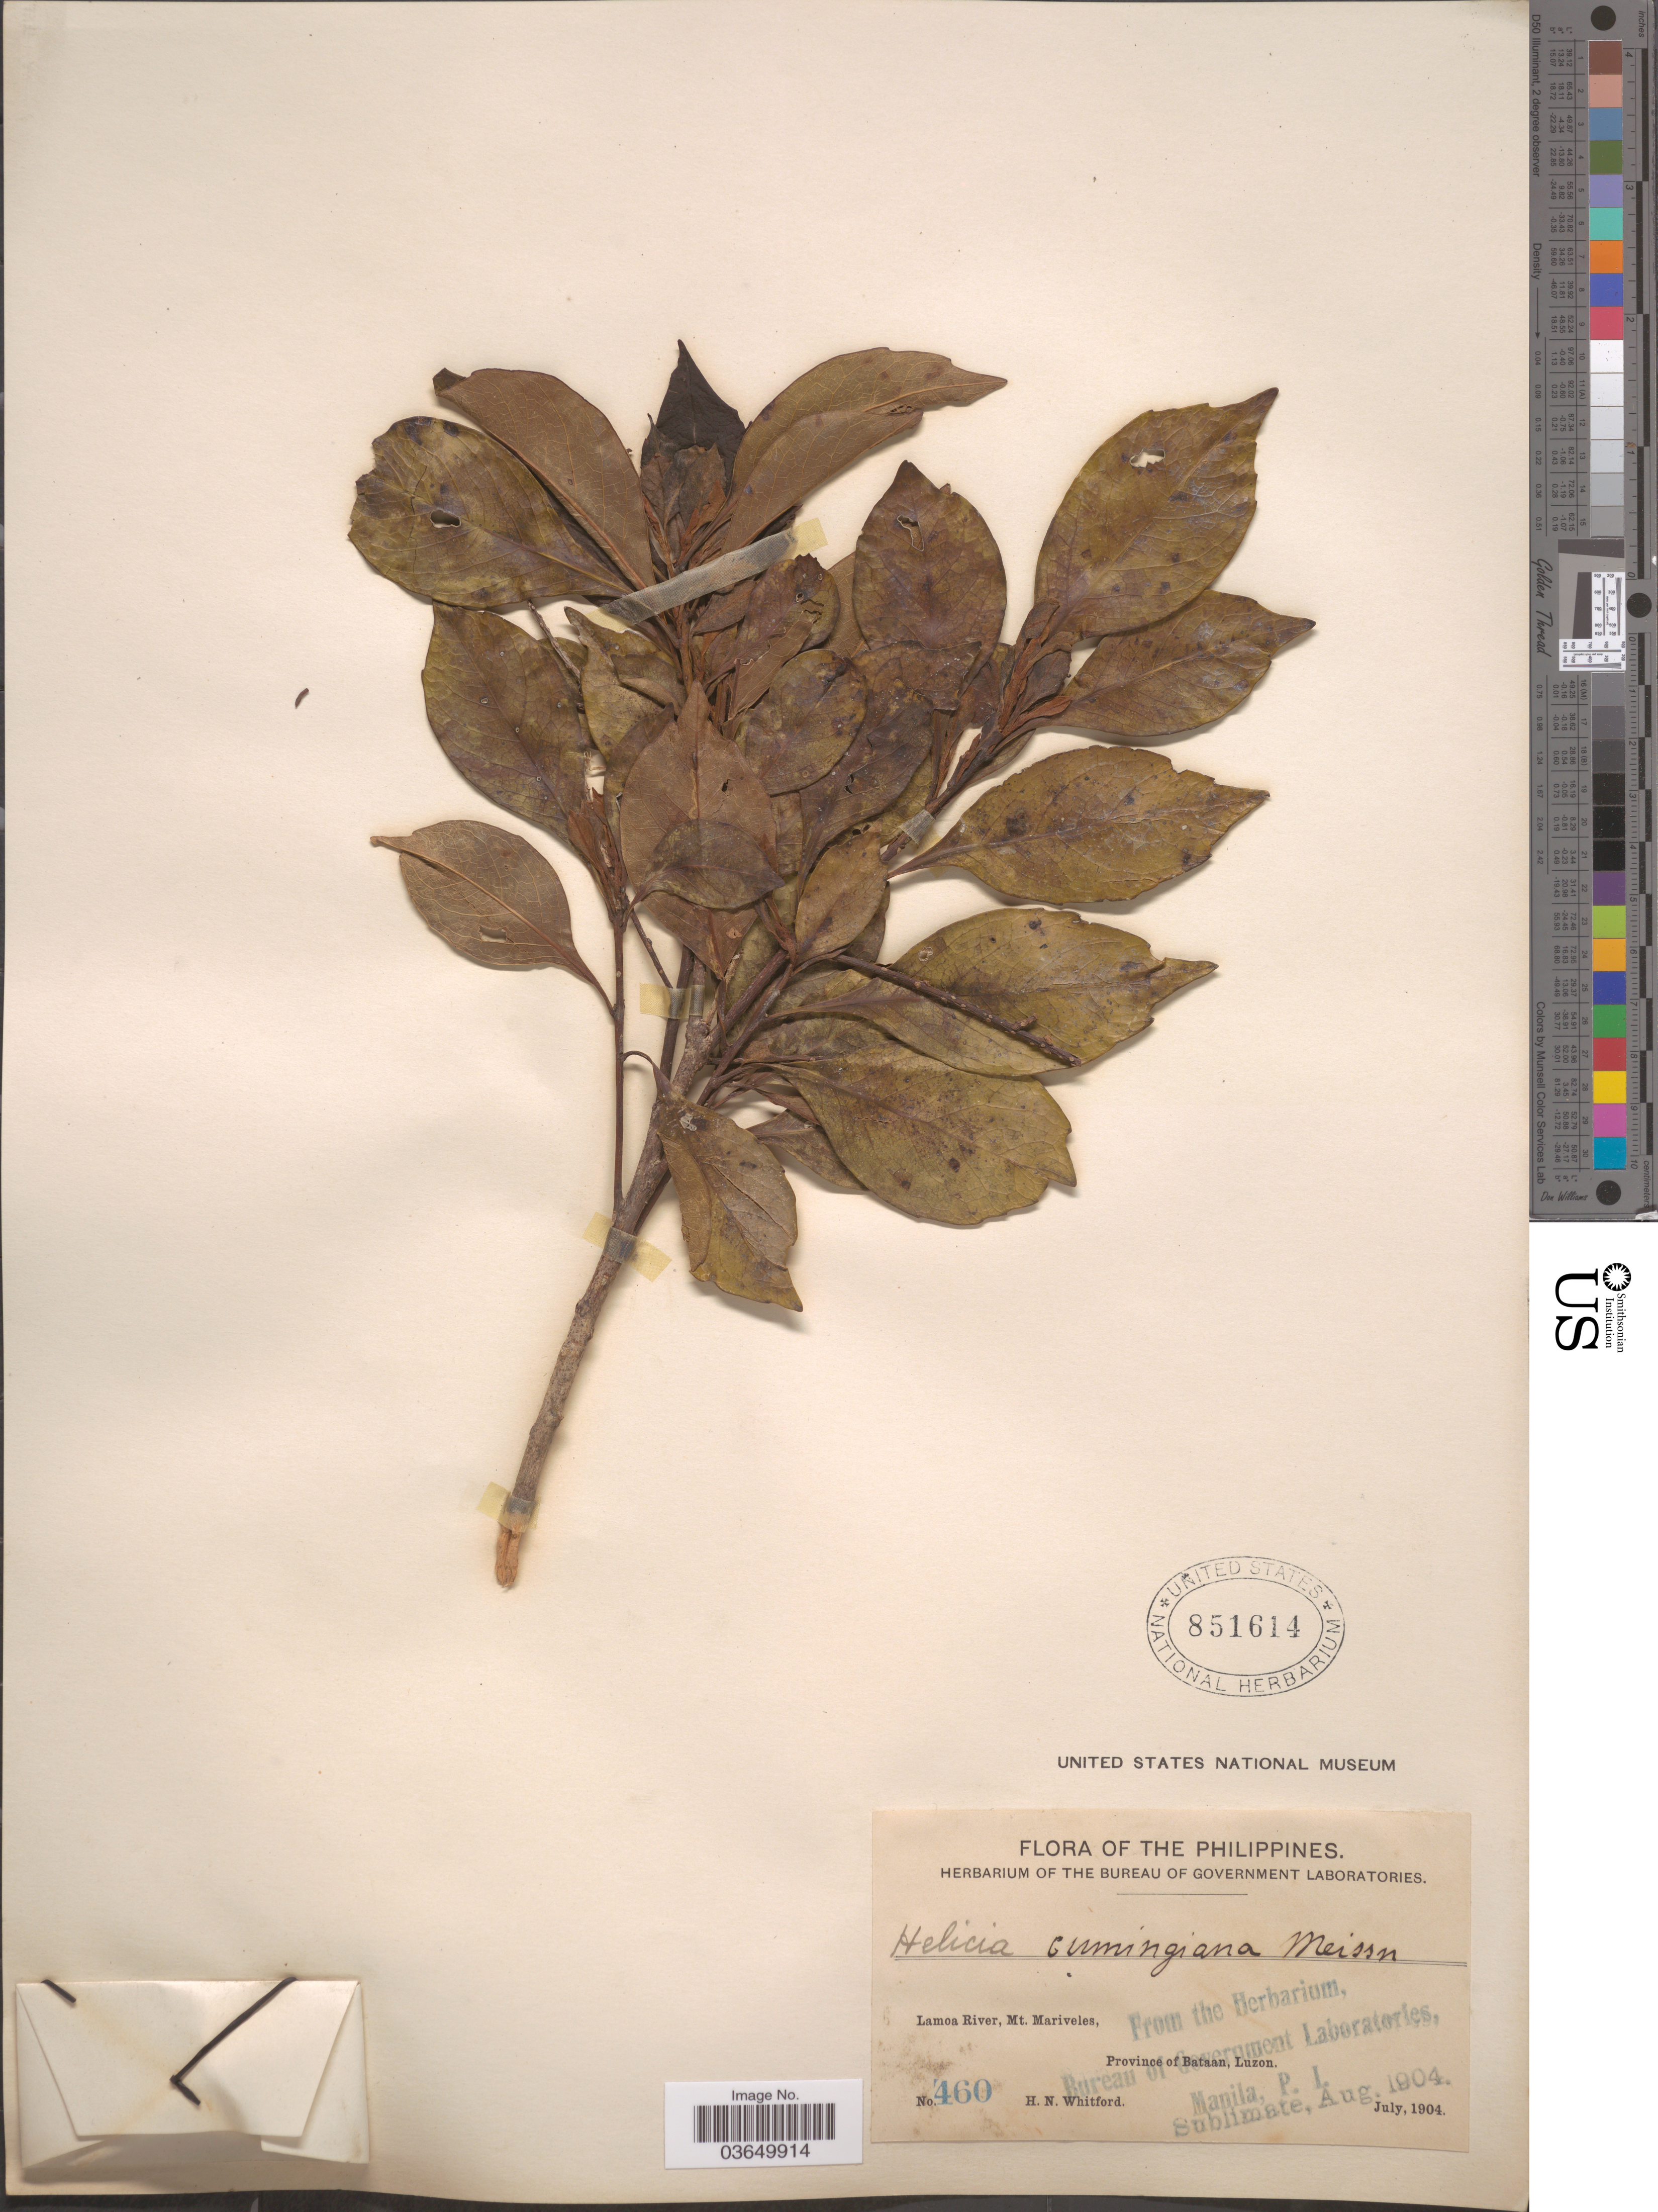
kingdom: Plantae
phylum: Tracheophyta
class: Magnoliopsida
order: Proteales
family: Proteaceae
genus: Helicia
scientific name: Helicia cumingiana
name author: C. Presl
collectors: H. N. Whitford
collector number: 460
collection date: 1904-07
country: Philippines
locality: Lamao River, Mt. Mariveles, Province of Bataan, Luzon.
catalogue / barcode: US 851614